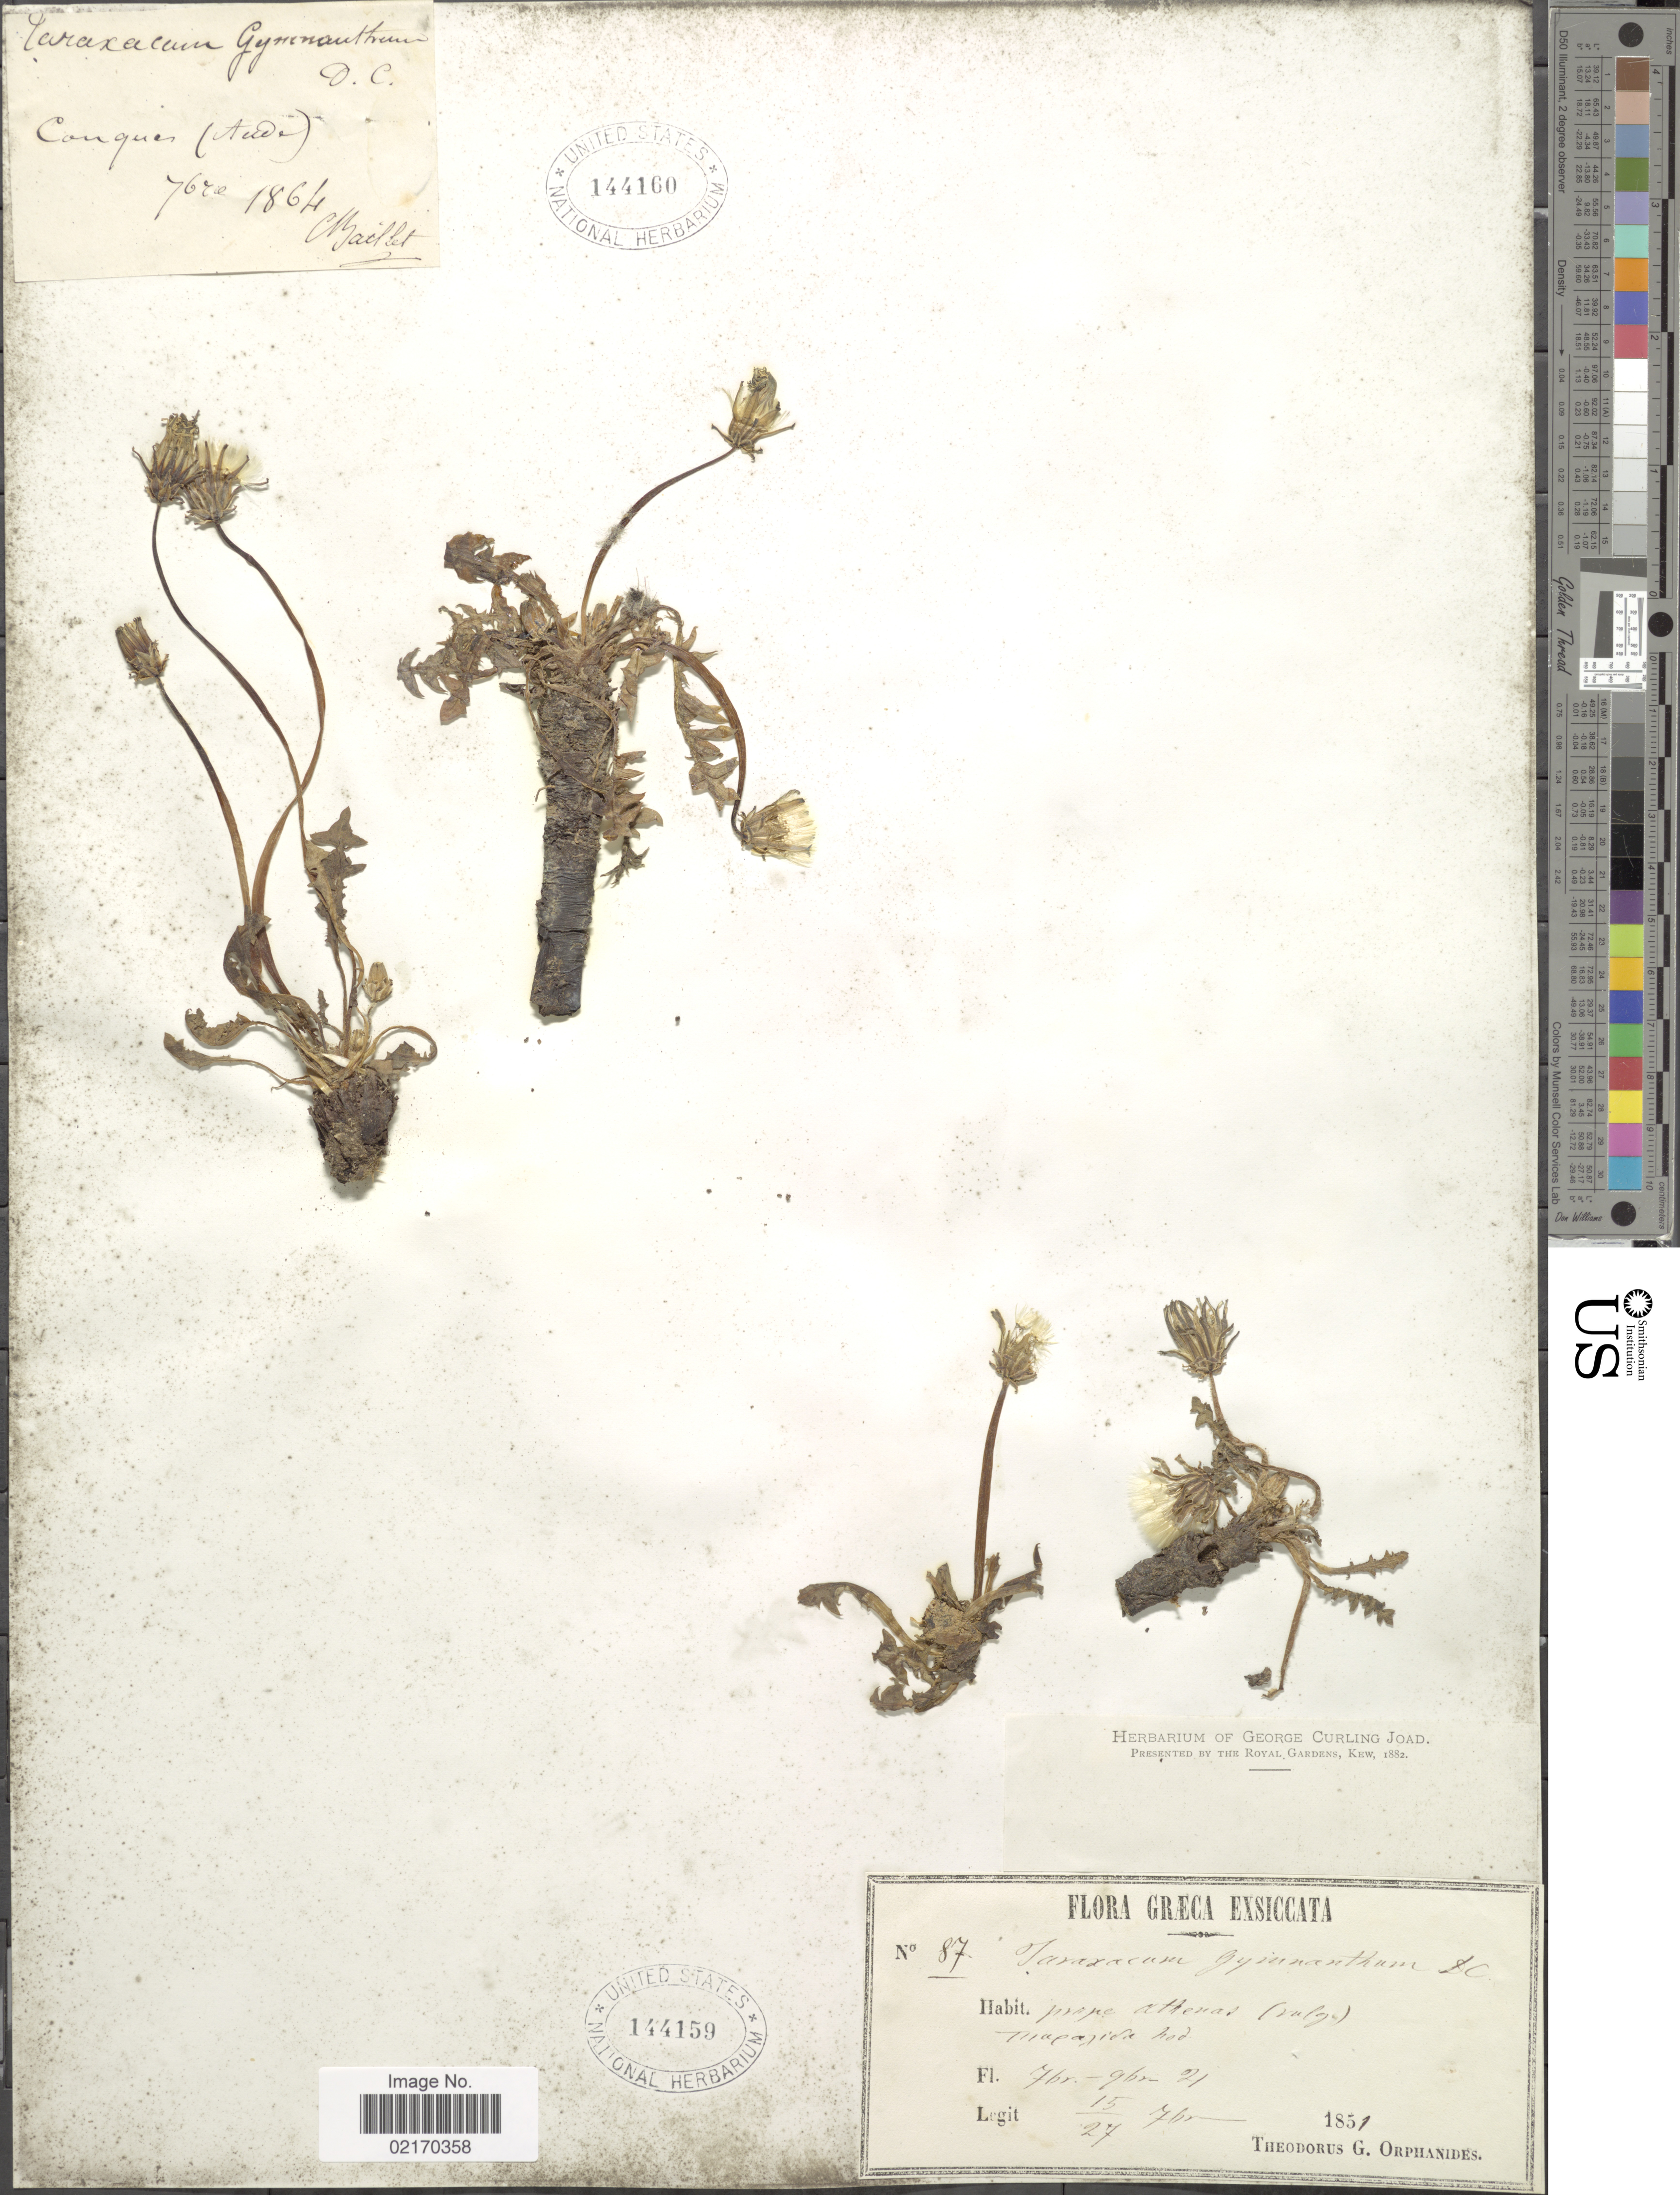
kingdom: Plantae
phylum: Tracheophyta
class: Magnoliopsida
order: Asterales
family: Asteraceae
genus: Taraxacum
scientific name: Taraxacum gymnanthum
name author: (Link) DC.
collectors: T. G. Orphanides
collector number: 87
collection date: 1851-07-15/1851-07-27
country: Greece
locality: Prope Athenas (vulg) mapacola hd [interpreted]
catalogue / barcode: US 144159